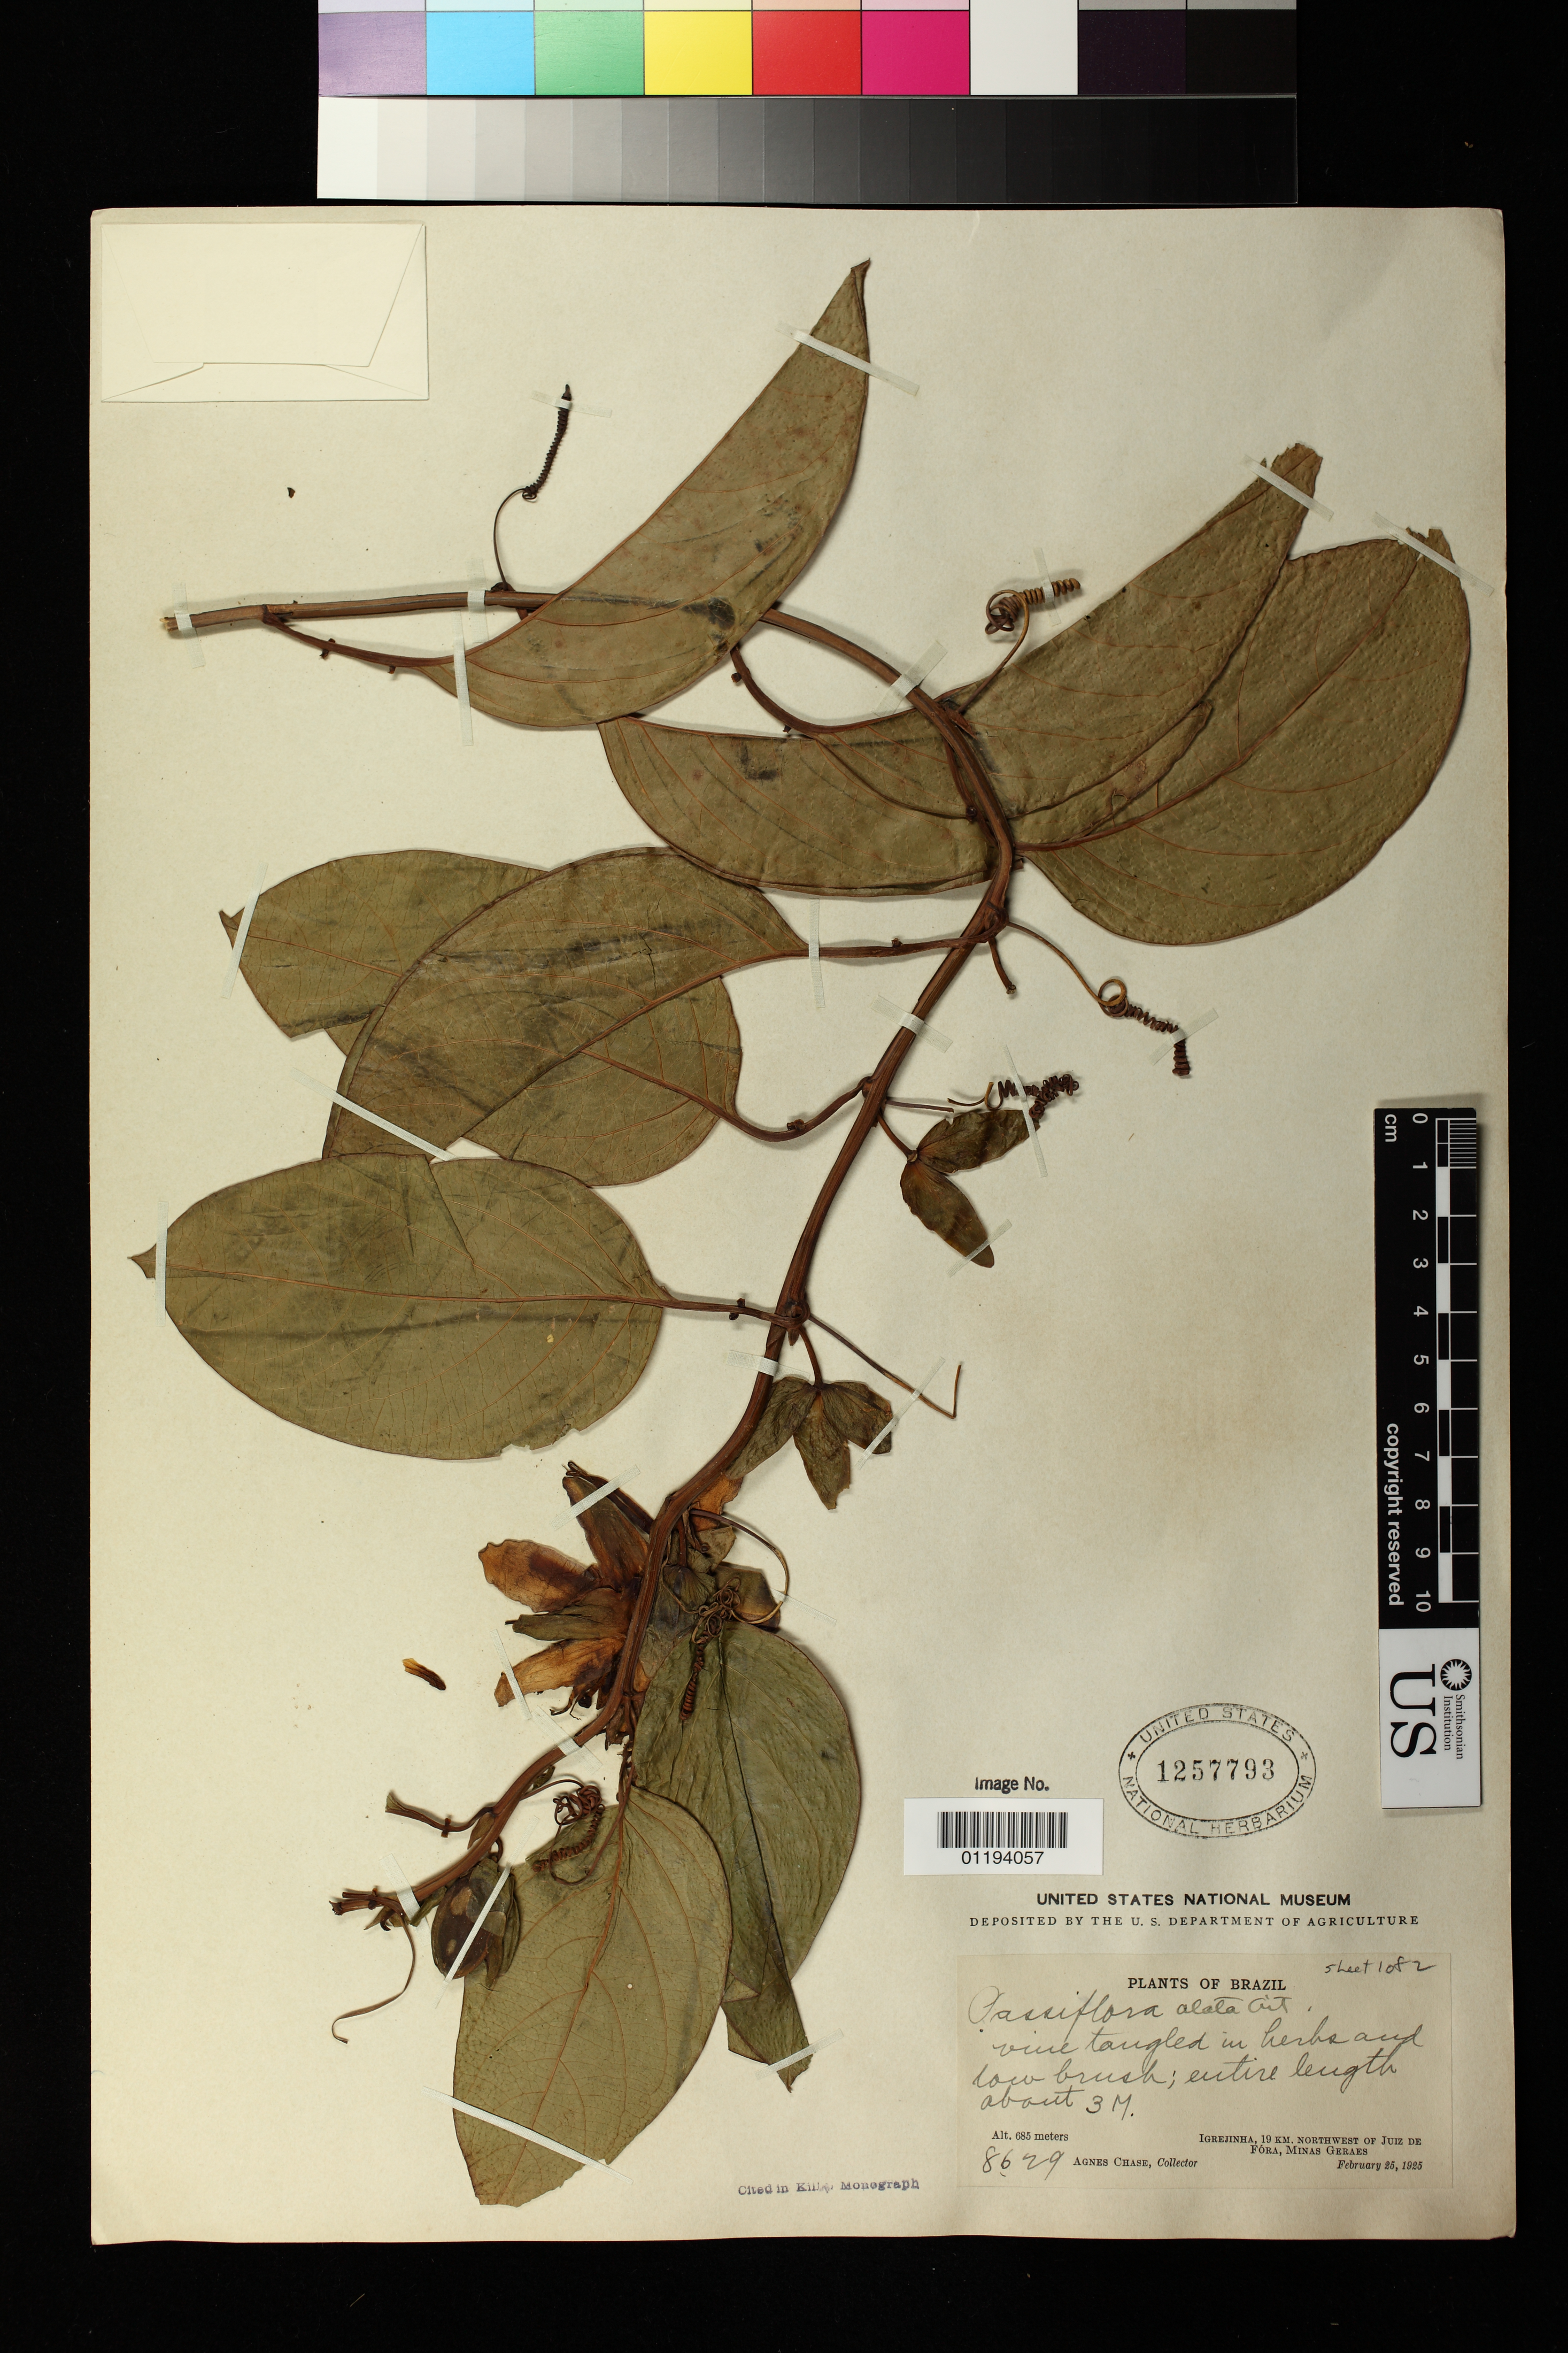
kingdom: Plantae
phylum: Tracheophyta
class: Magnoliopsida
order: Malpighiales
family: Passifloraceae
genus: Passiflora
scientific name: Passiflora alata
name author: Curtis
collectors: A. Chase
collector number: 8629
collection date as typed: Feb 25 1925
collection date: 1925-02-25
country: Brazil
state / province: Minas Gerais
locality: Igrejinha, 10 km northwest of Juiz de Fora, Minas Gerais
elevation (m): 685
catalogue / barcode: US 1257793